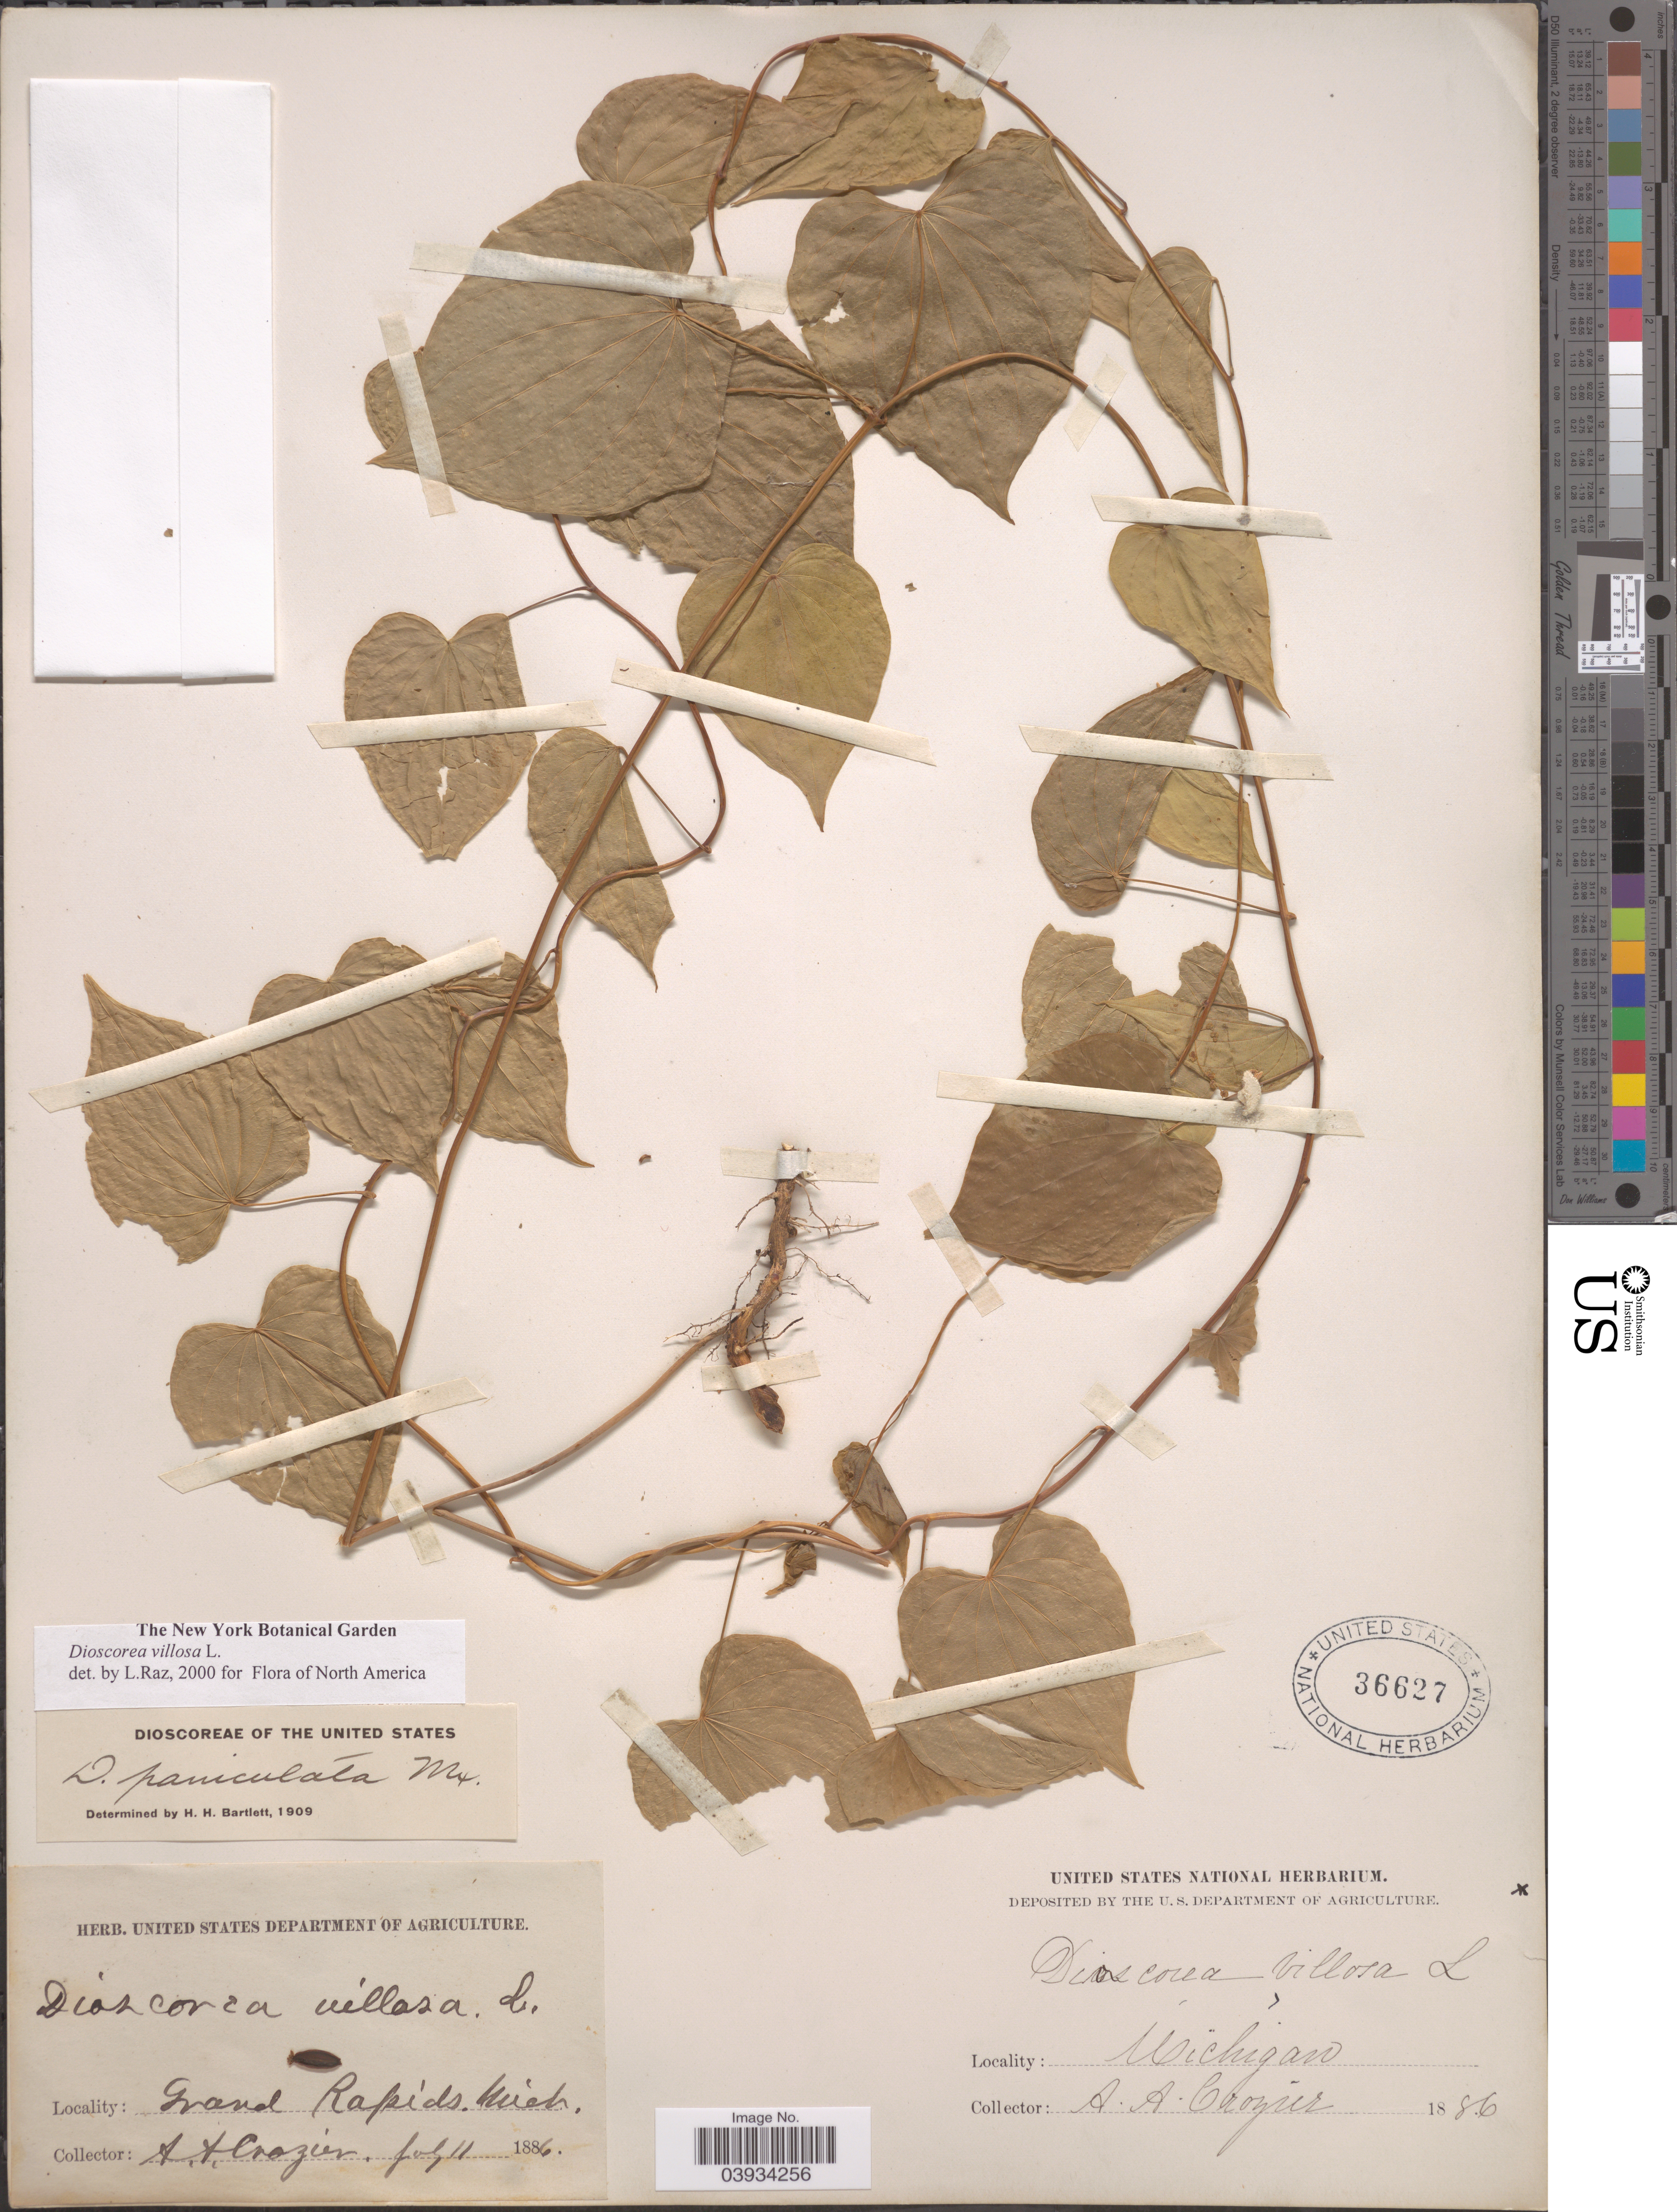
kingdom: Plantae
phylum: Tracheophyta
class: Liliopsida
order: Dioscoreales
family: Dioscoreaceae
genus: Dioscorea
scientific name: Dioscorea villosa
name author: L.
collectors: A. Crozier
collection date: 1886-07-11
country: United States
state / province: Michigan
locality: Grand Rapids.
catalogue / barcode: US 36627